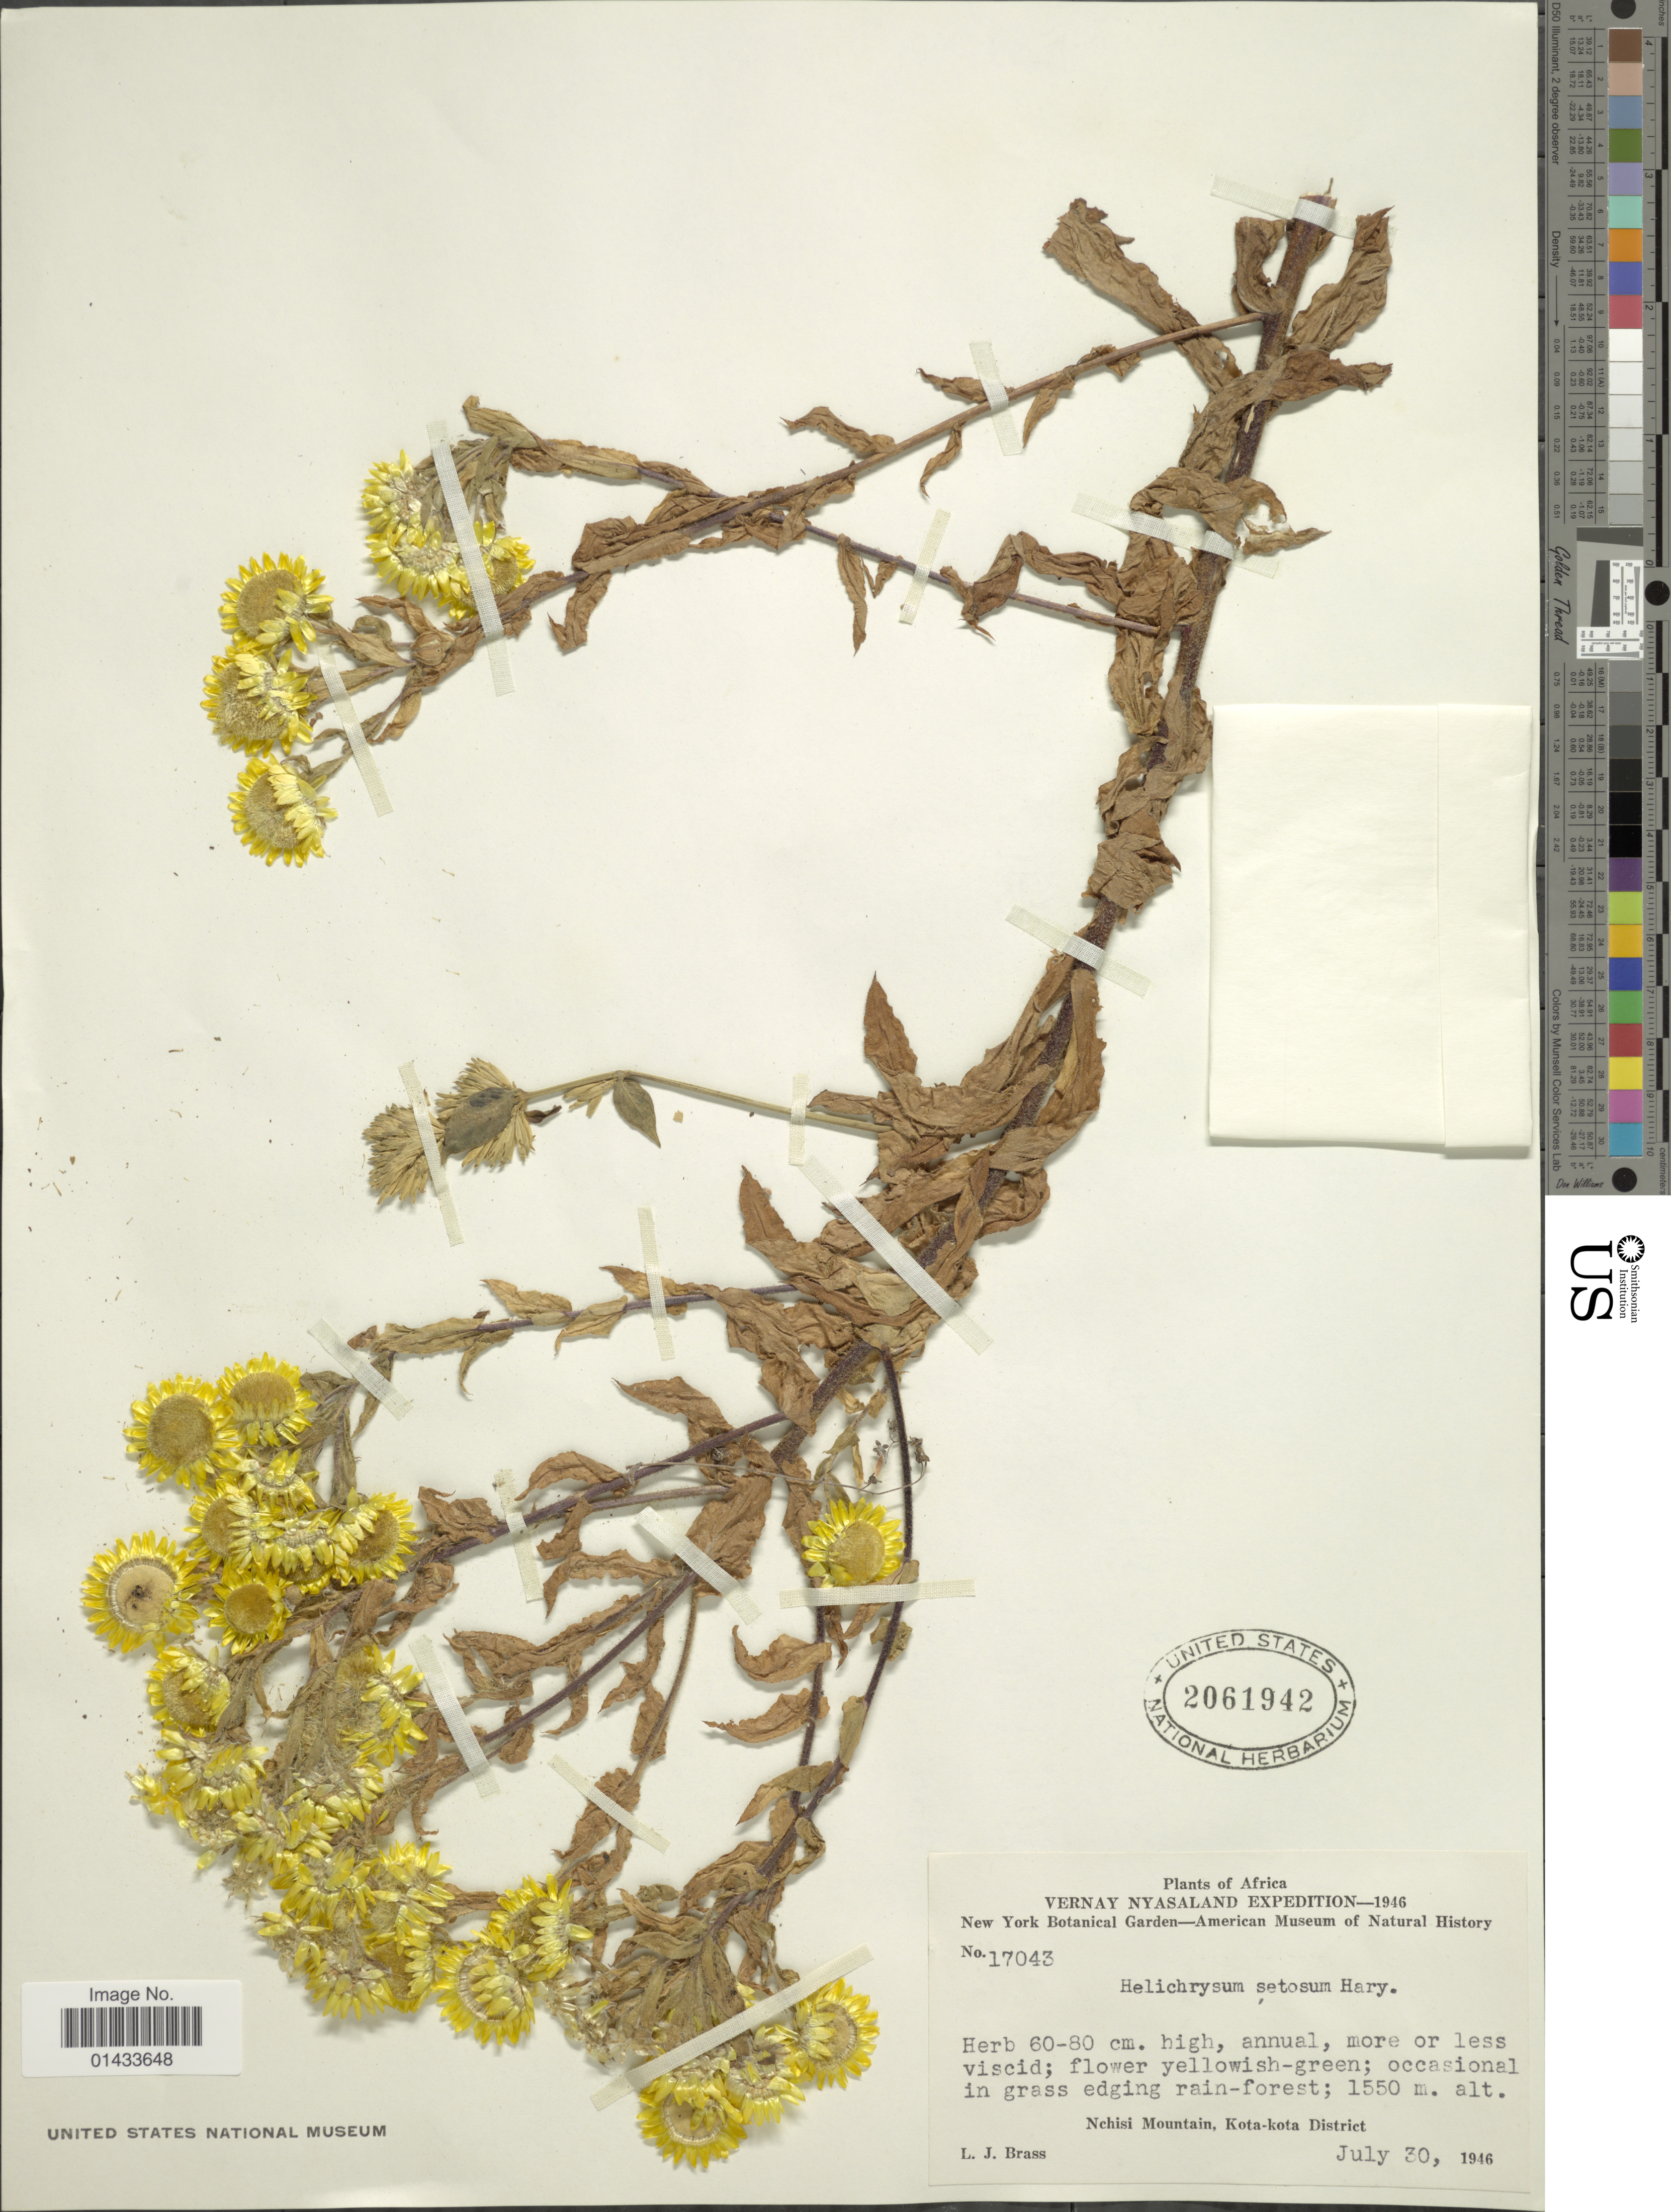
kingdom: Plantae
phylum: Tracheophyta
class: Magnoliopsida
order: Asterales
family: Asteraceae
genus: Helichrysum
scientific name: Helichrysum setosum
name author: Harv.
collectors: L. J. Brass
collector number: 17043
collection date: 1946-07-30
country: Malawi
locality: Vernay Nyasaland, Nchisi Mountain, Kota-kota District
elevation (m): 1550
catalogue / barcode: US 2061942